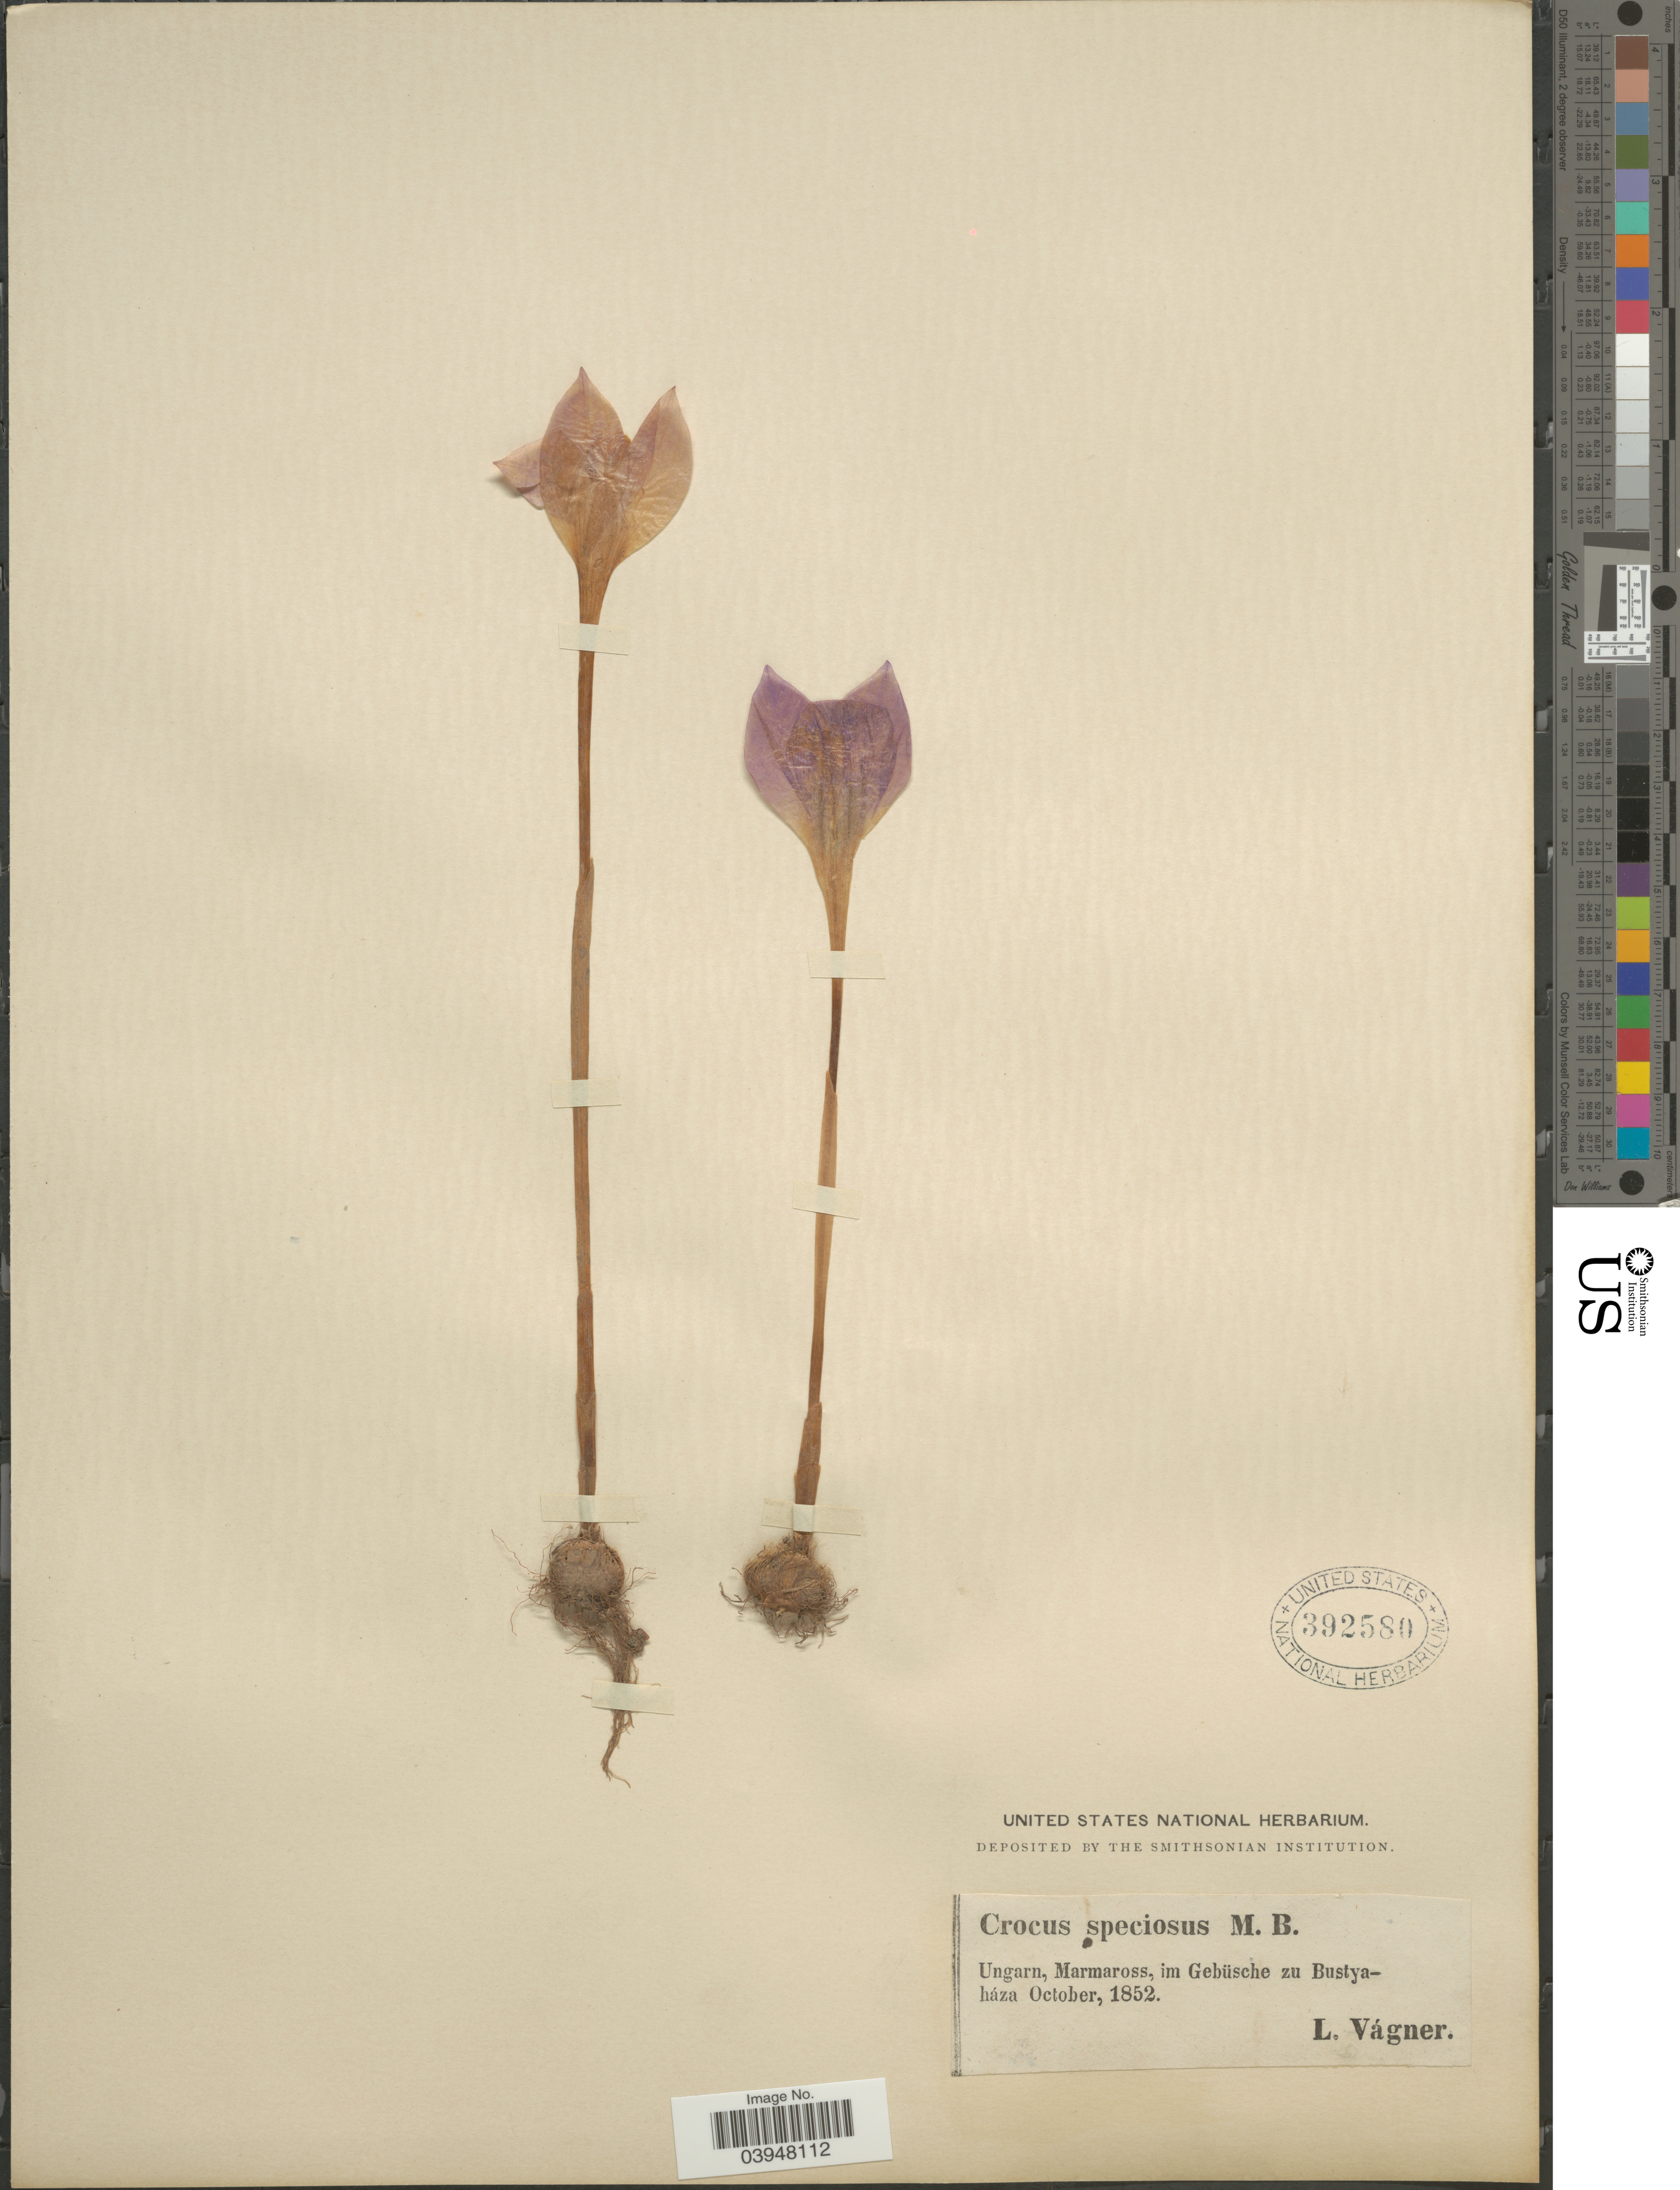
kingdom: Plantae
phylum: Tracheophyta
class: Liliopsida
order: Asparagales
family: Iridaceae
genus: Crocus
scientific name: Crocus speciosus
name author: M. Bieb.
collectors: L. Vagner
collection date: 1852-10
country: Ukraine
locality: Ungarn, Marmaross, im Gebüsche zu Bustyaháza.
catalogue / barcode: US 392580